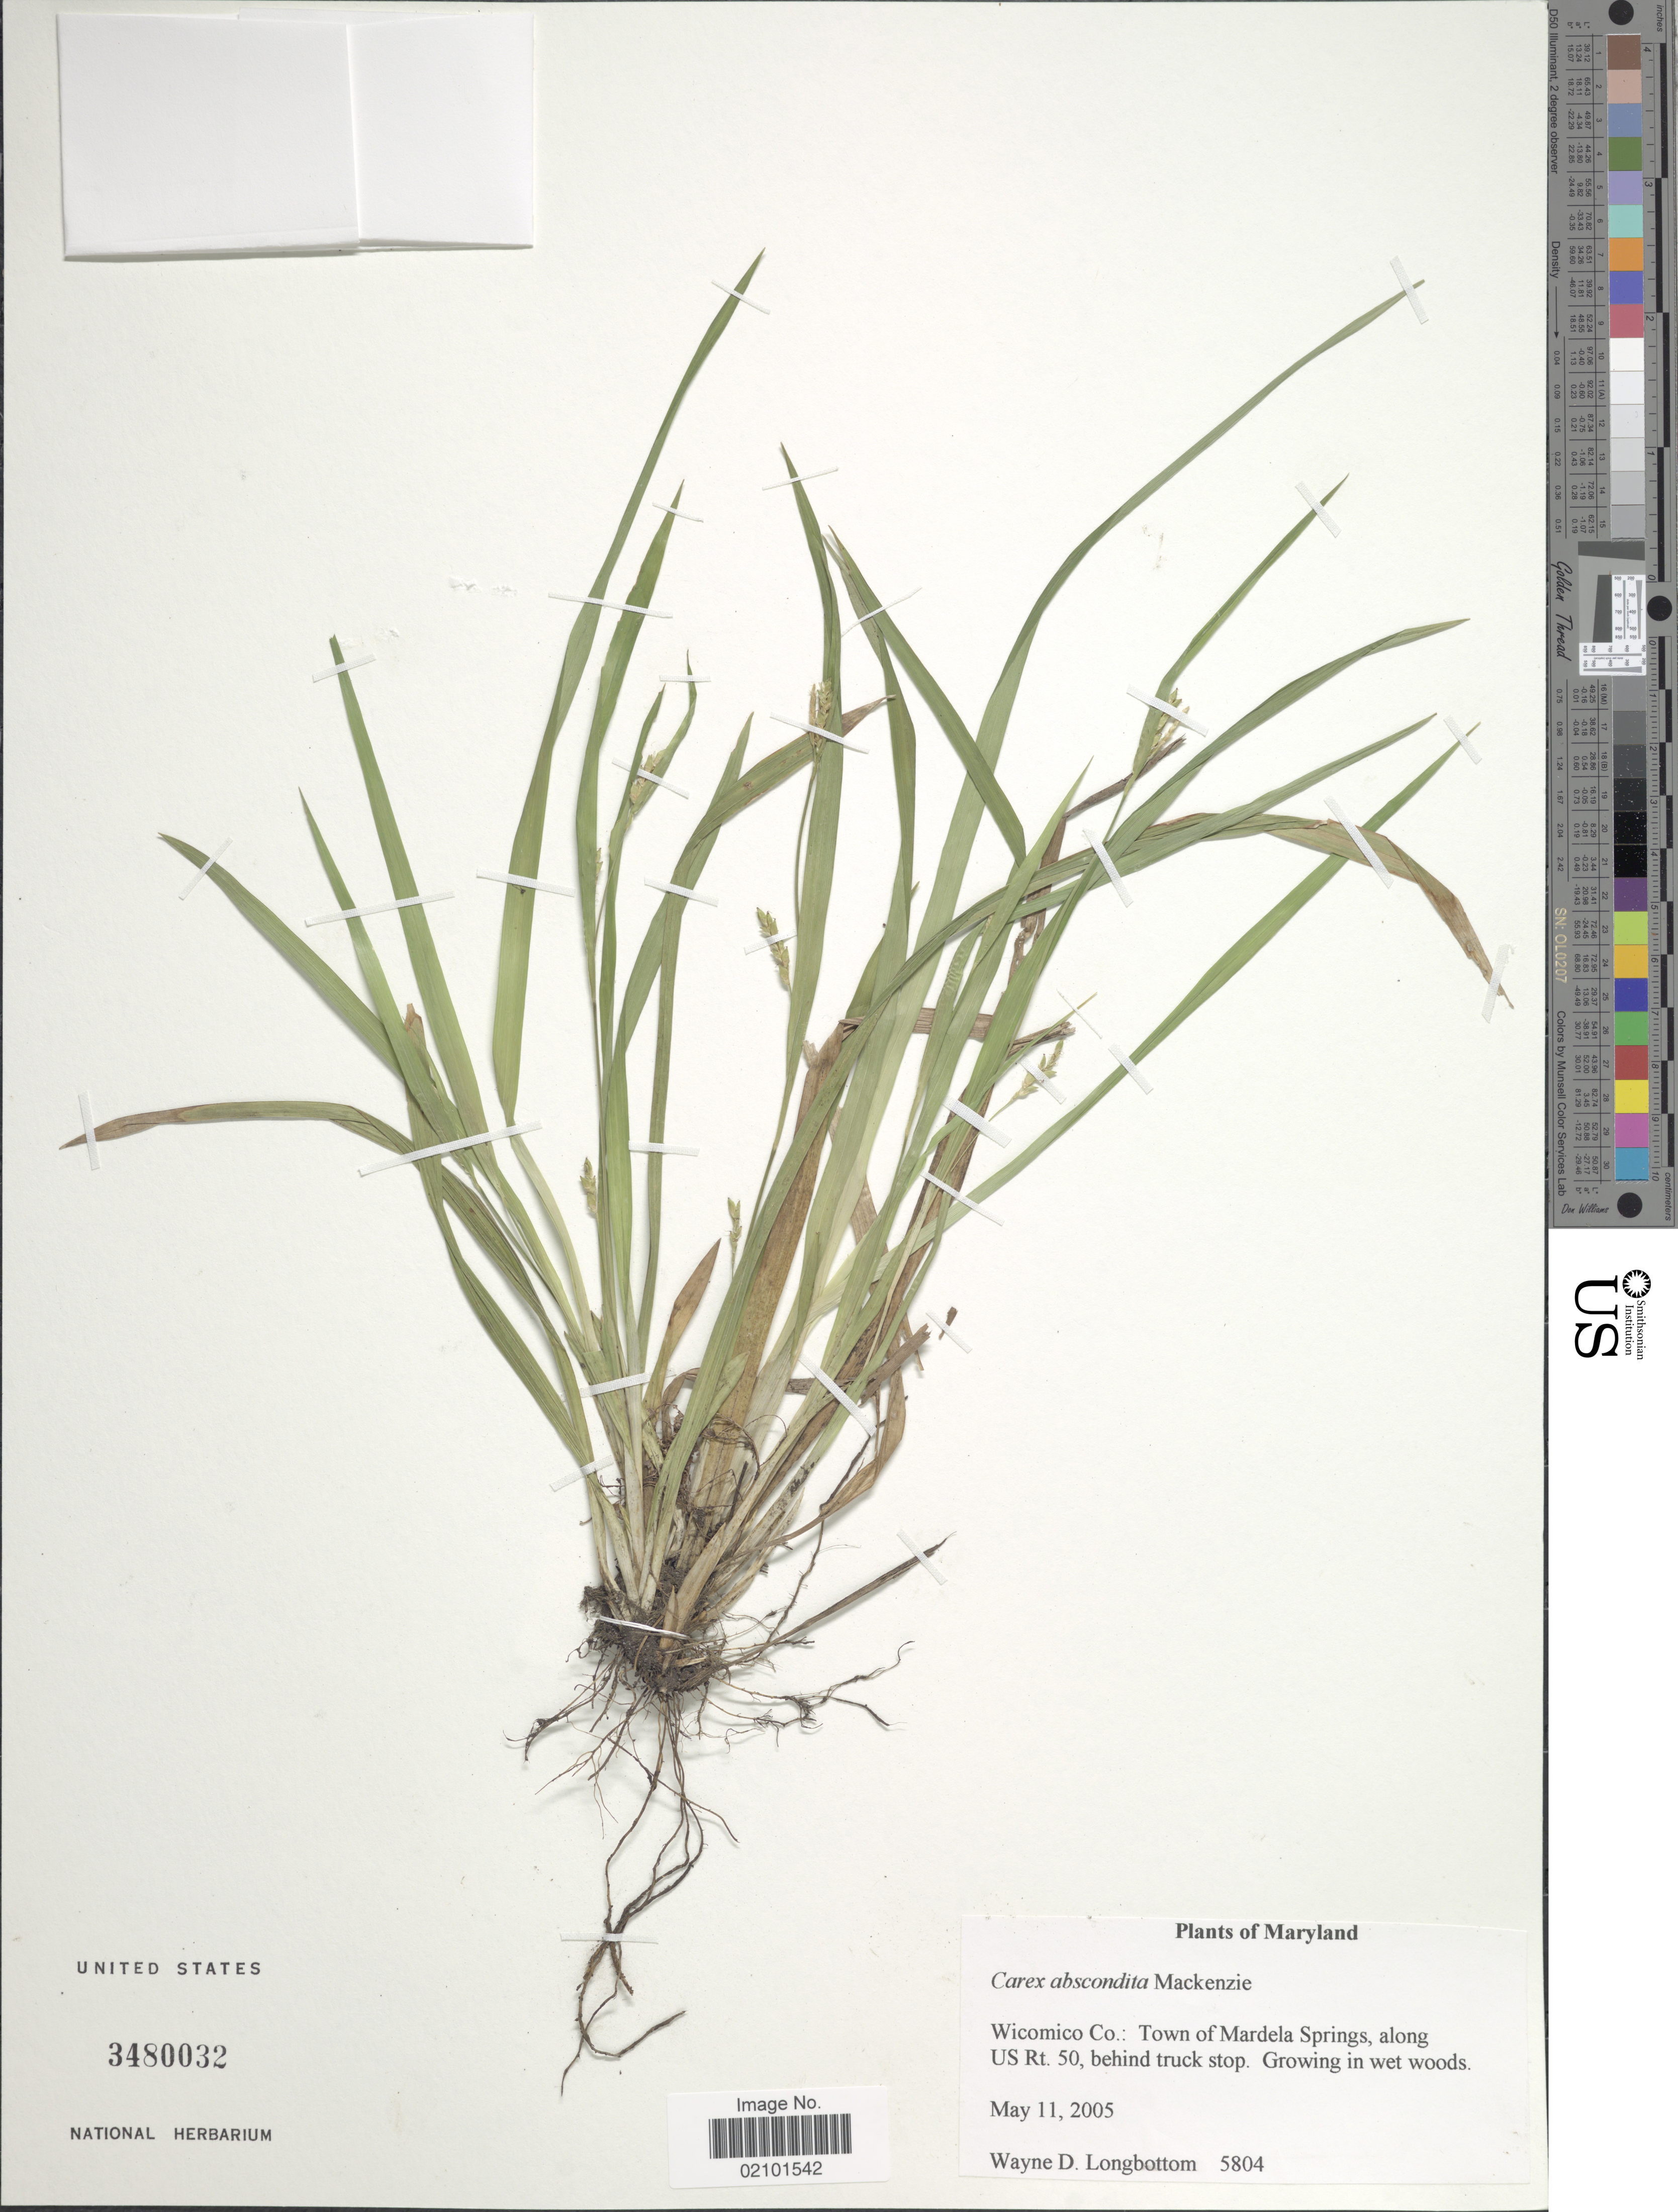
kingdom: Plantae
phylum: Tracheophyta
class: Liliopsida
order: Poales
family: Cyperaceae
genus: Carex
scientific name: Carex abscondita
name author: Mack.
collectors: W. D. Longbottom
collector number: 5804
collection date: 2005-05-11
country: United States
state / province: Maryland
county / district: Wicomico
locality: Wicomico Co.: Town of Mardela Springs, along US Rt. 50 behind truck stop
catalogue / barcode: US 3480032